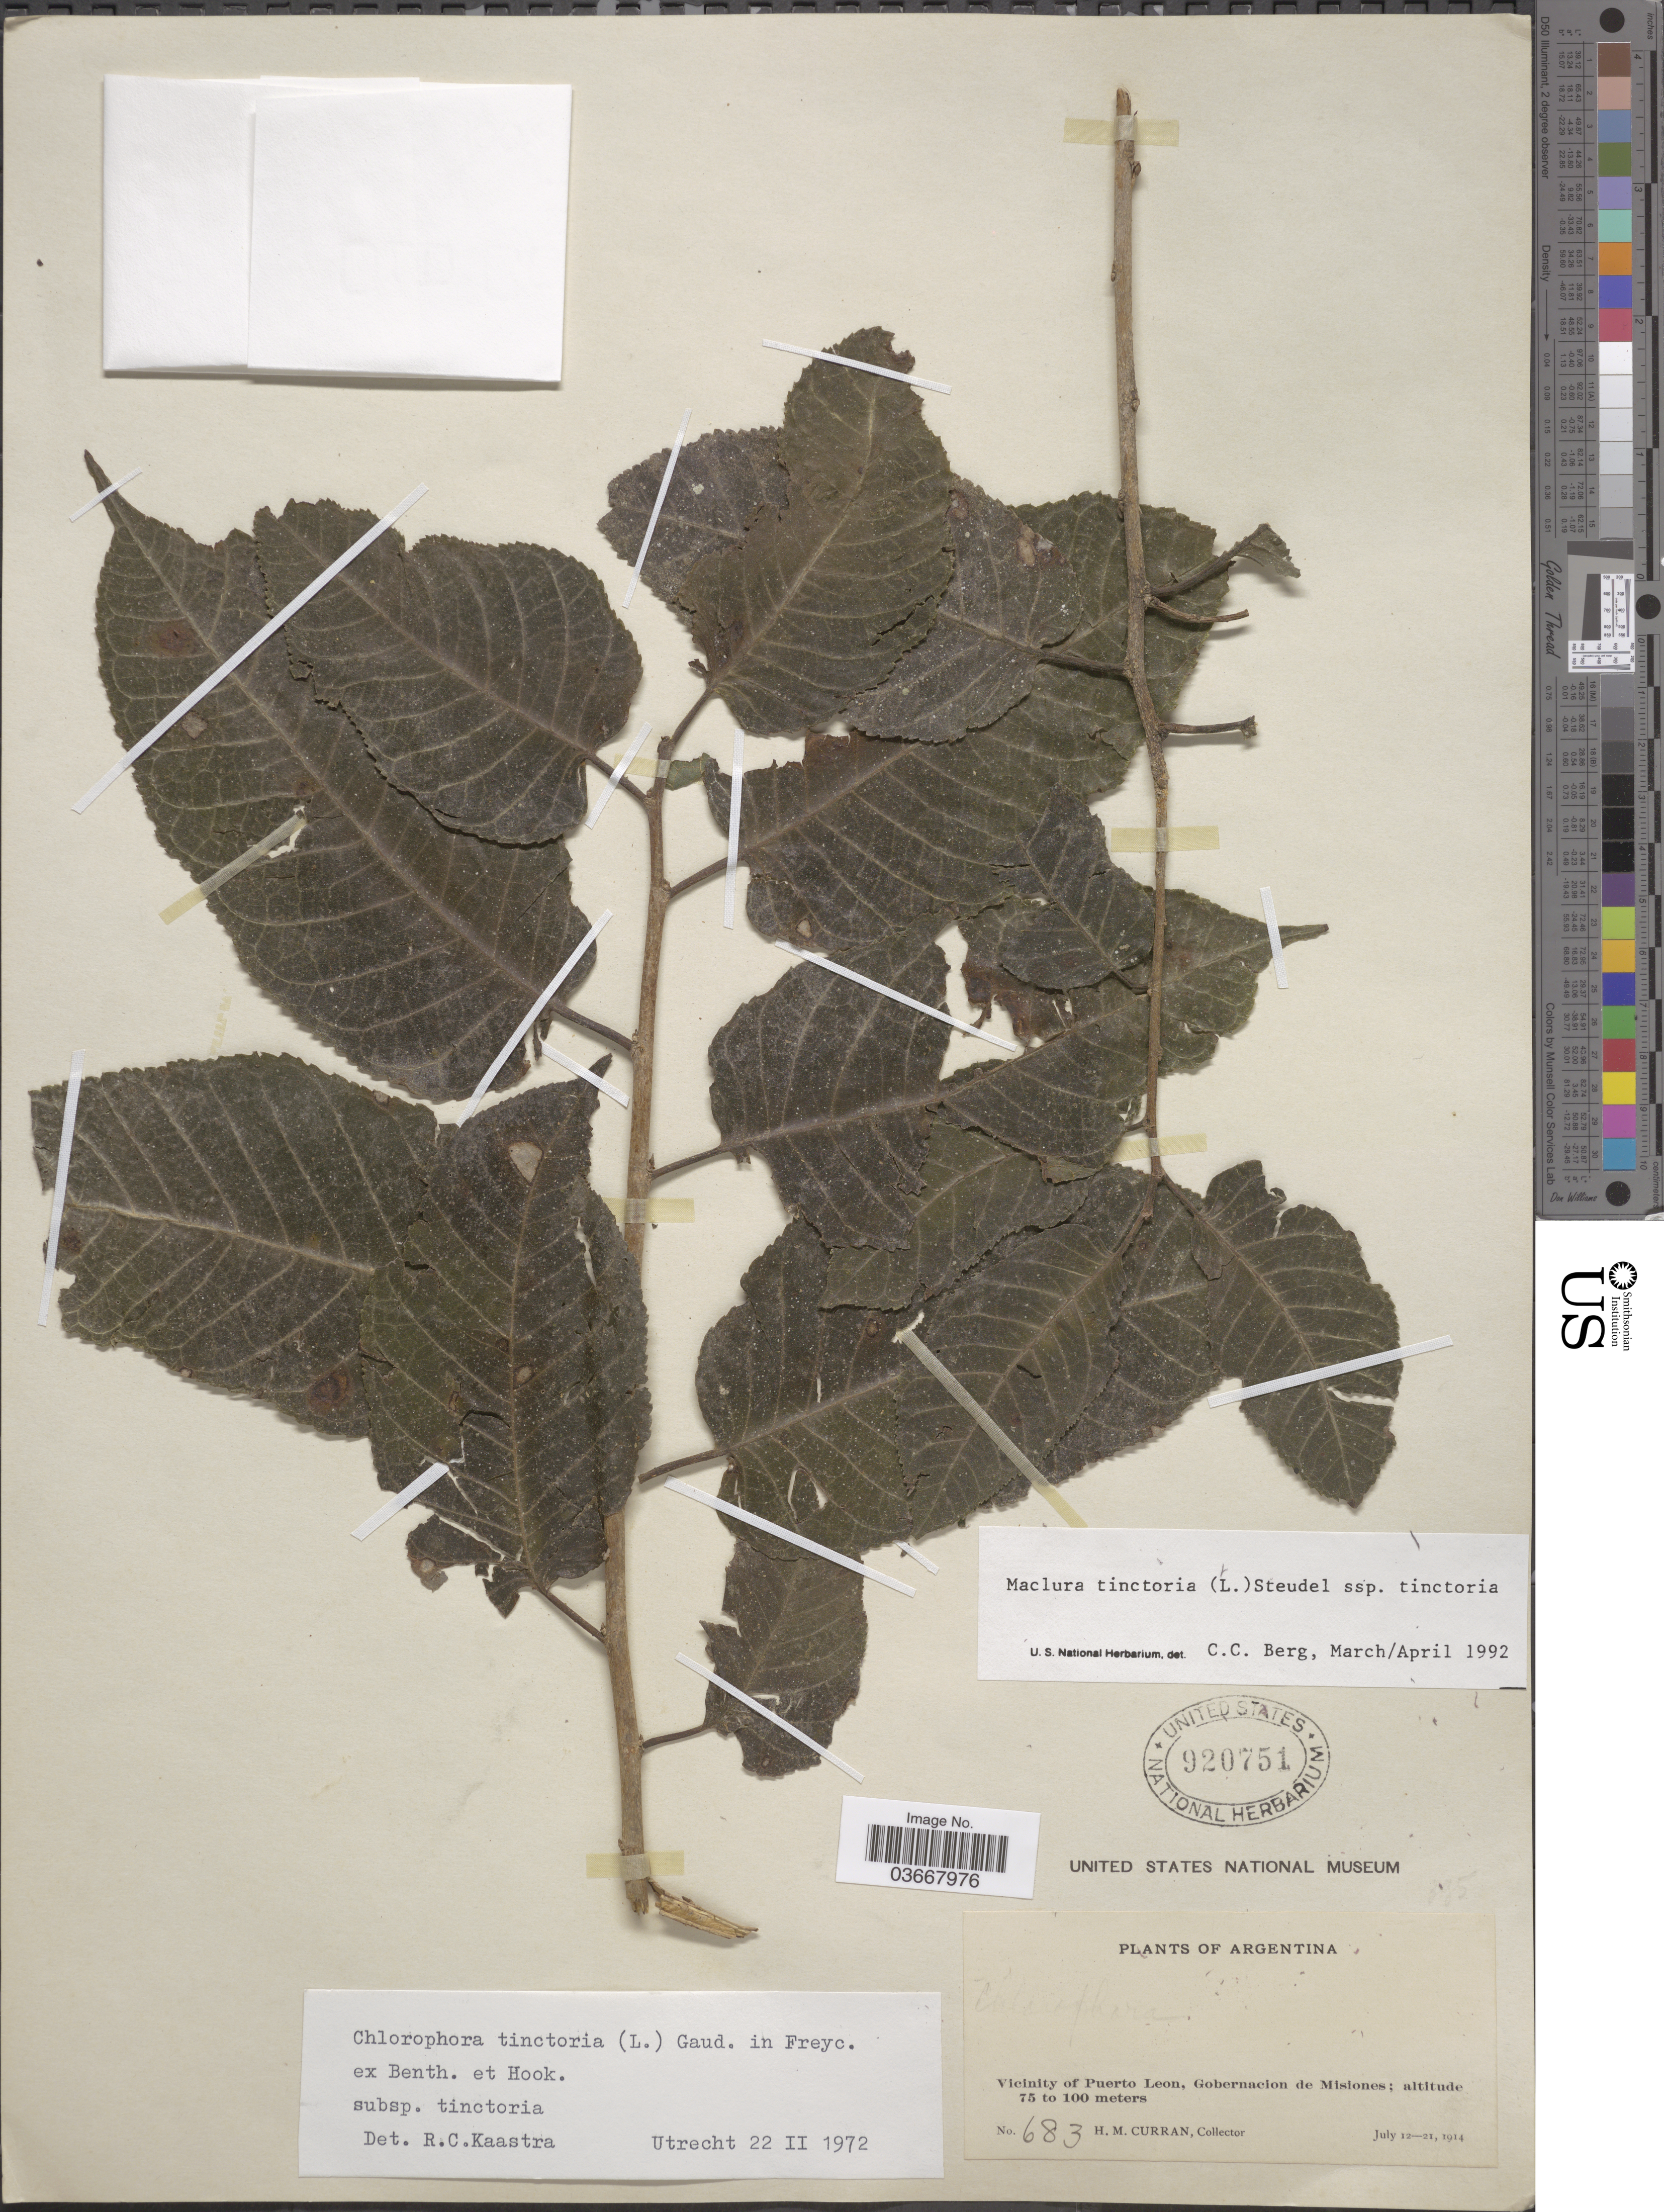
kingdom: Plantae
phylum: Tracheophyta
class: Magnoliopsida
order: Rosales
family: Moraceae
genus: Maclura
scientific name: Maclura tinctoria subsp. tinctoria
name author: (L.) D. Don ex Steud.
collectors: H. M. Curran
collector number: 683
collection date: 1914-07-12/1914-07-21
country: Argentina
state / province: Misiones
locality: Vicinity of Puerto Leon, Gobernacion de Misiones.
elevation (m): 75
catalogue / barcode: US 920751